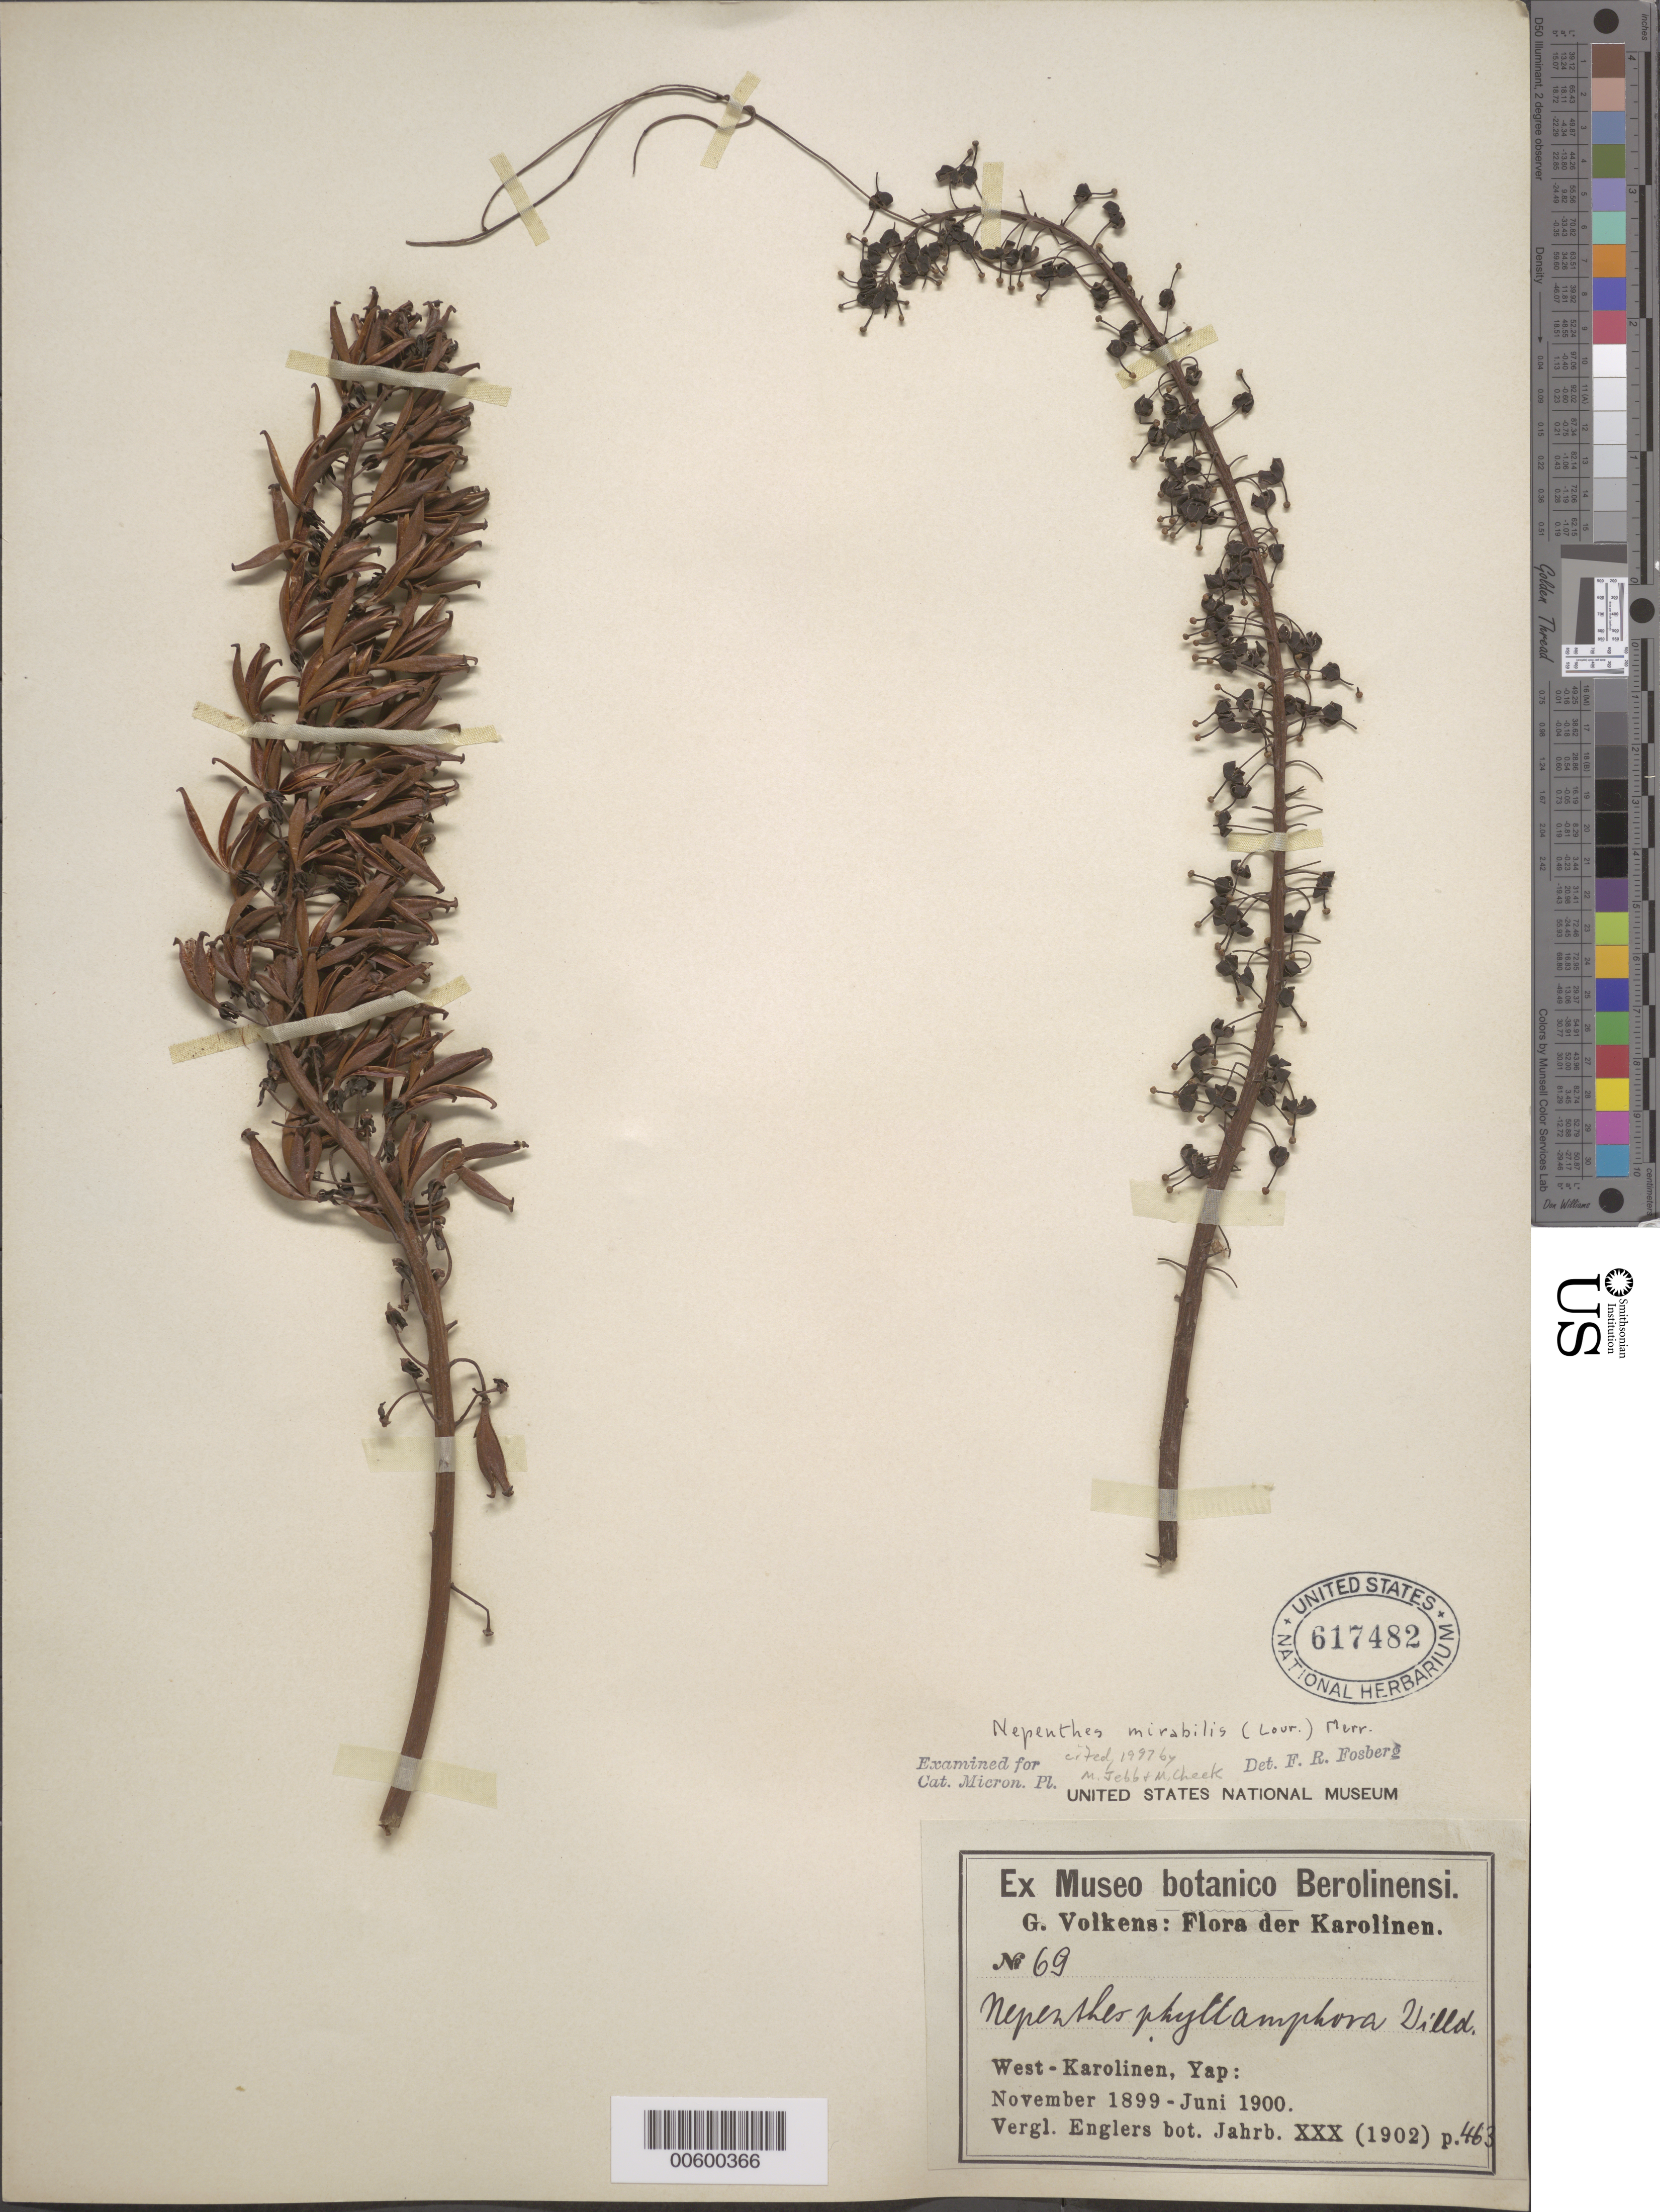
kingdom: Plantae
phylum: Tracheophyta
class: Magnoliopsida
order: Caryophyllales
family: Nepenthaceae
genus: Nepenthes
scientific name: Nepenthes mirabilis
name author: (Lour.) Druce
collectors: V. Englers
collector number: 69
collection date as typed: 30 Jan 1902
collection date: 1902-01-30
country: Micronesia, Federated States of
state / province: Yap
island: Yap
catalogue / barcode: US 617482